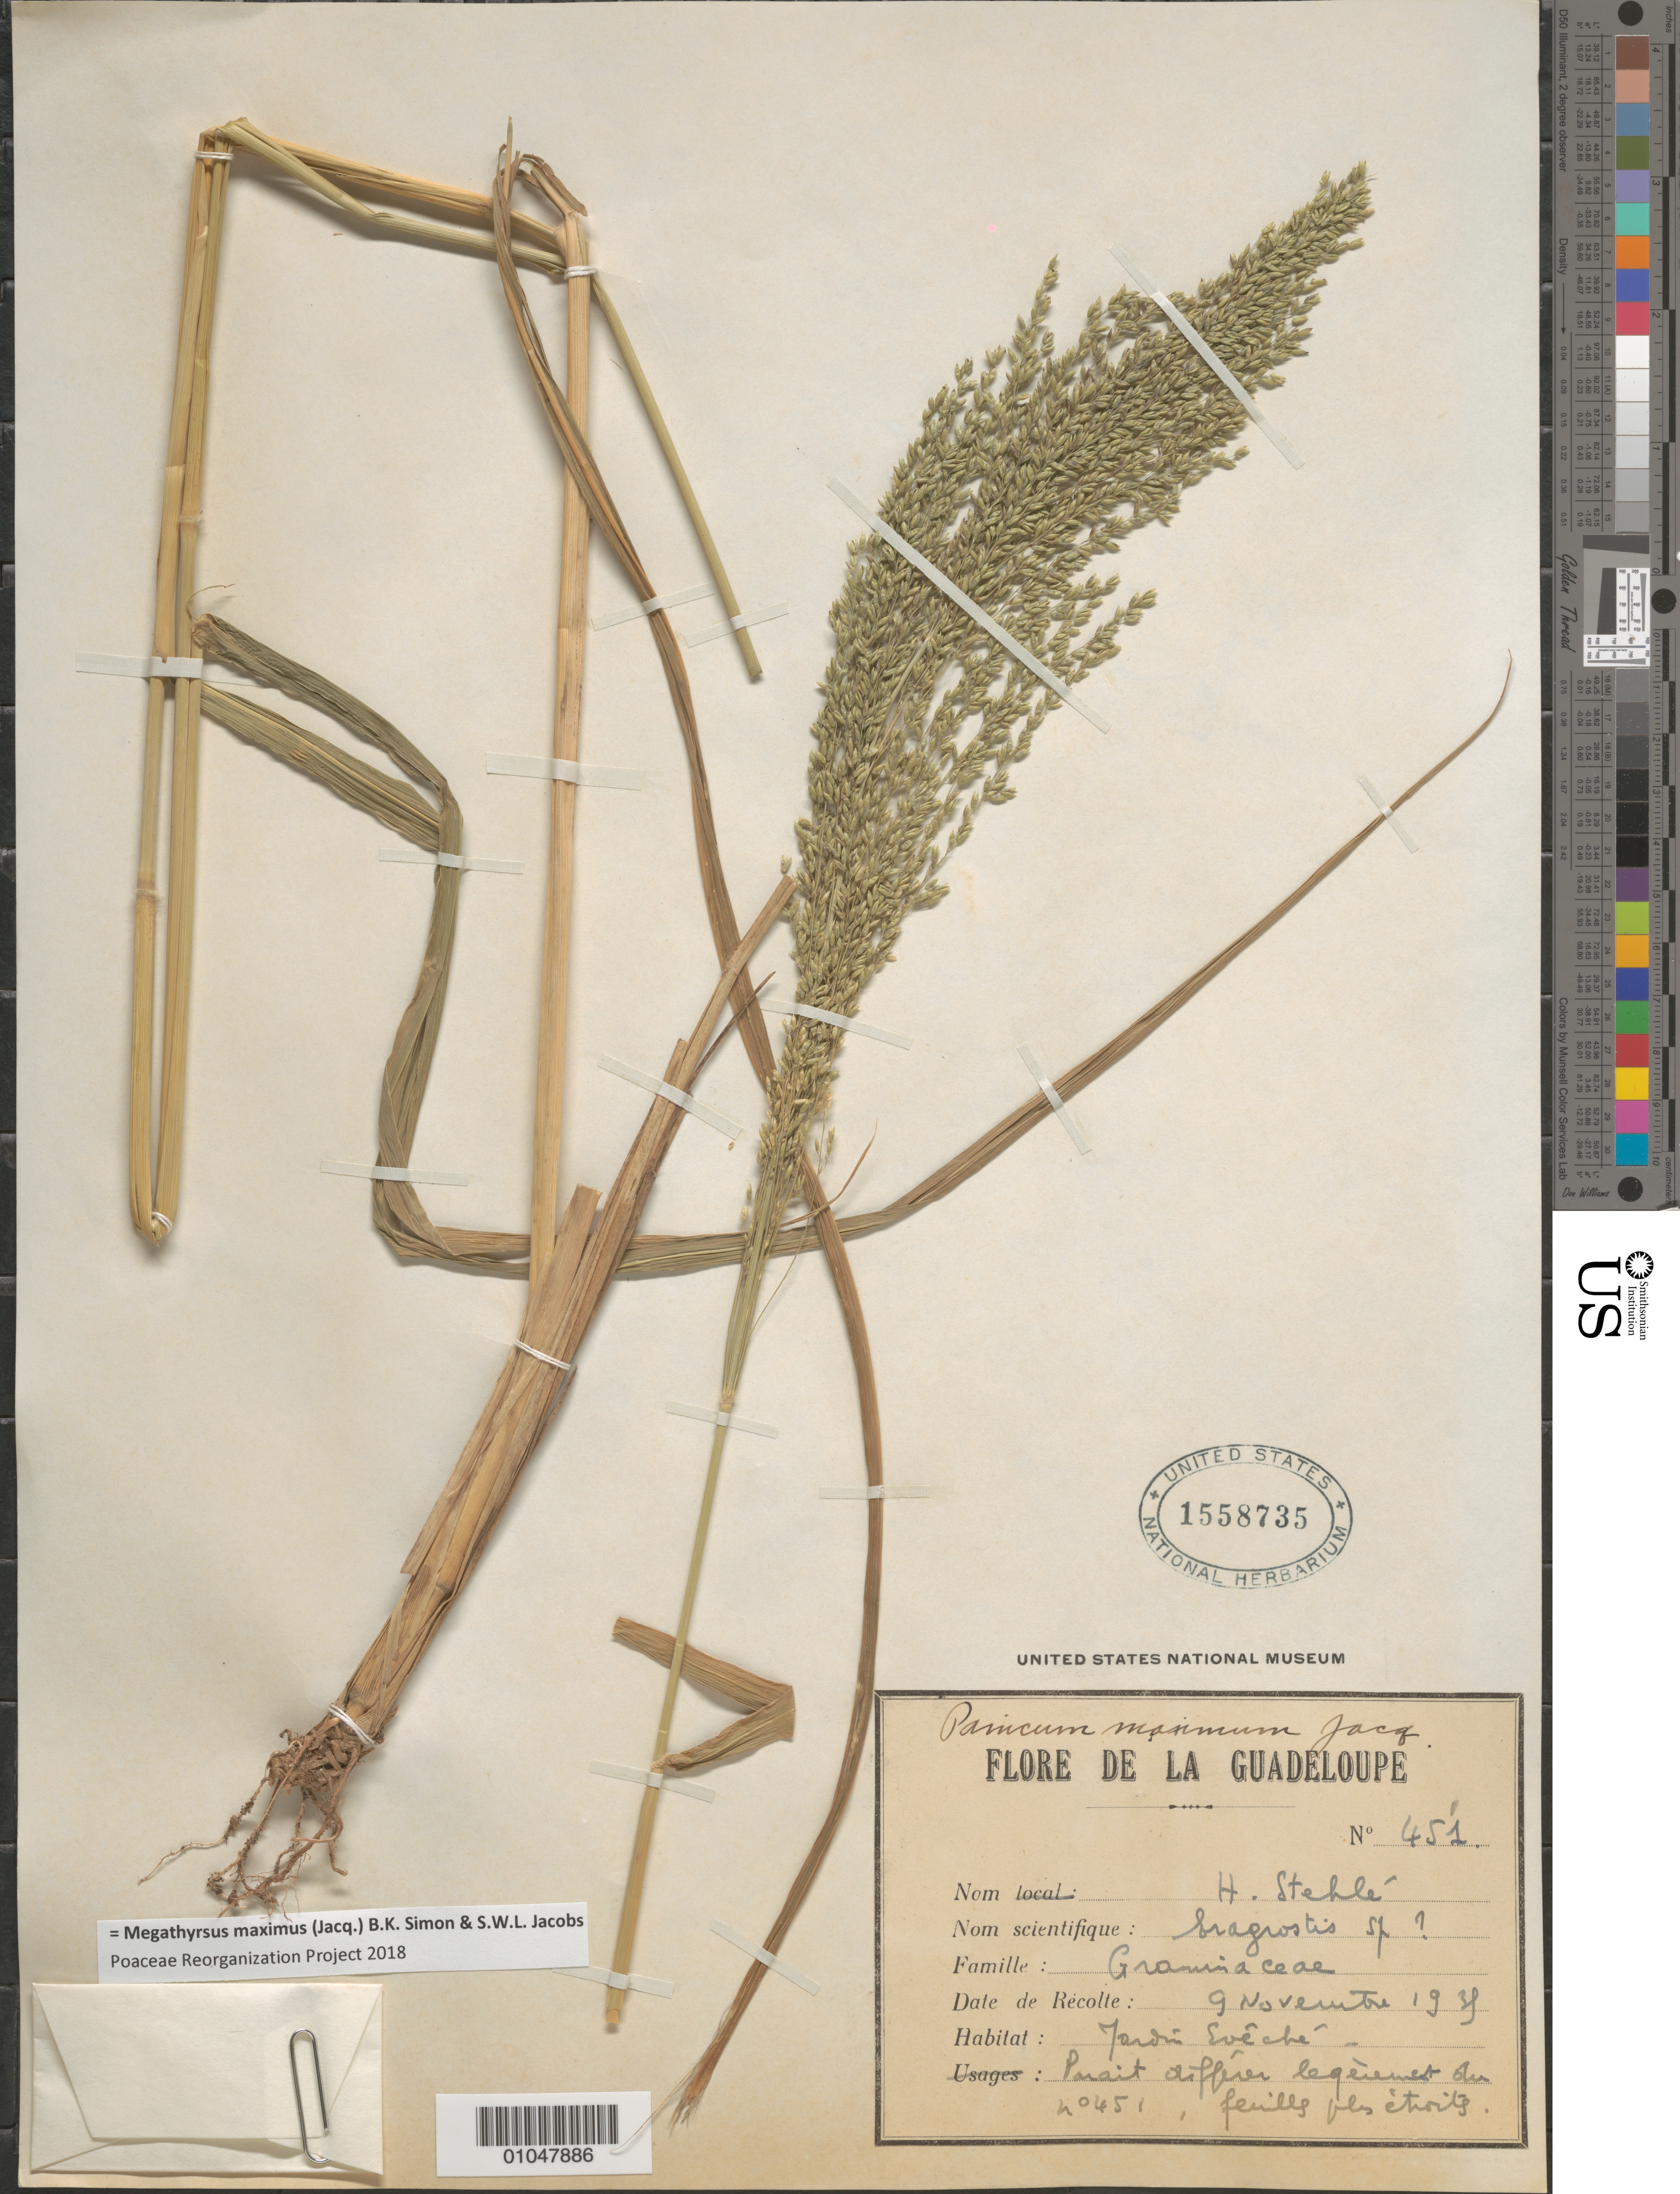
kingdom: Plantae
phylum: Tracheophyta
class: Liliopsida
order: Poales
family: Poaceae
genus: Panicum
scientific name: Panicum maximum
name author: Jacq.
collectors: H. Stehlé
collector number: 451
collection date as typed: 09 Nov 1938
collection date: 1938-11-09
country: Guadeloupe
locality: jardin Eveche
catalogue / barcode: US 1558735